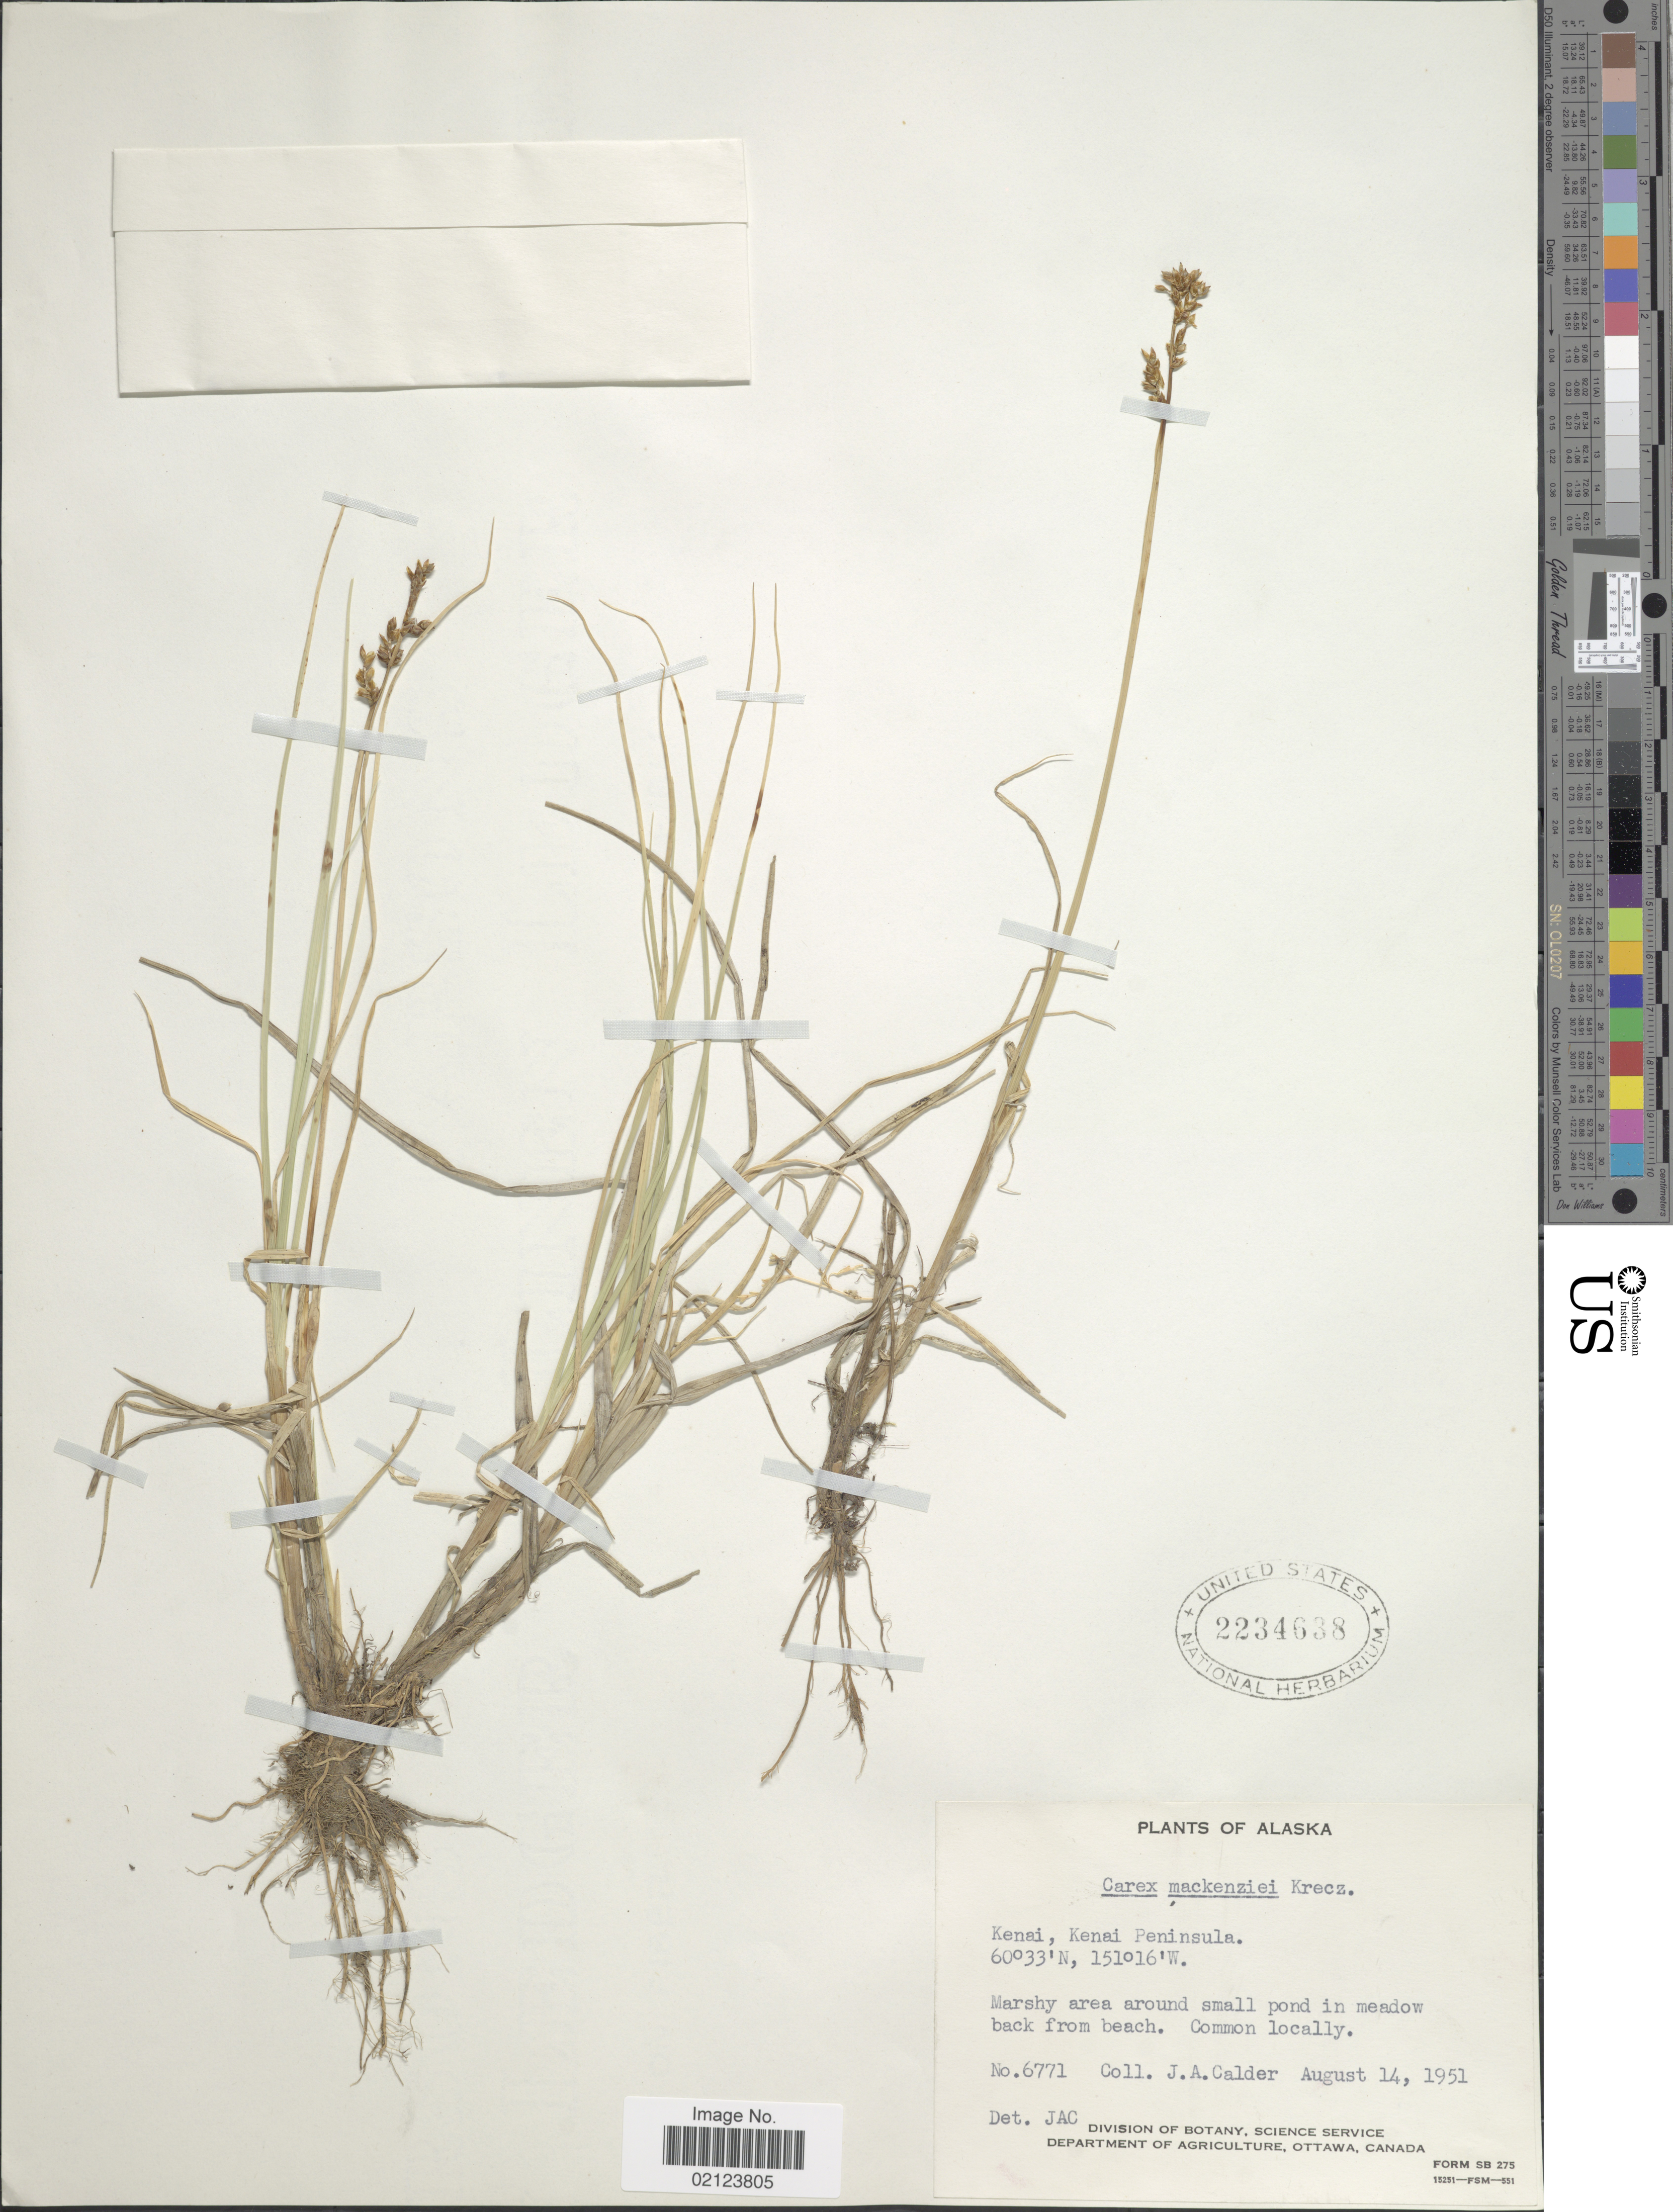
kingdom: Plantae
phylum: Tracheophyta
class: Liliopsida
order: Poales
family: Cyperaceae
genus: Carex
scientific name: Carex mackenziei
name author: V.I. Krecz.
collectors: J. A. Calder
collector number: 6771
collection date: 1951-08-14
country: United States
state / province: Alaska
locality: Kenai, Kenai Peninsula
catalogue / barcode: US 2234638